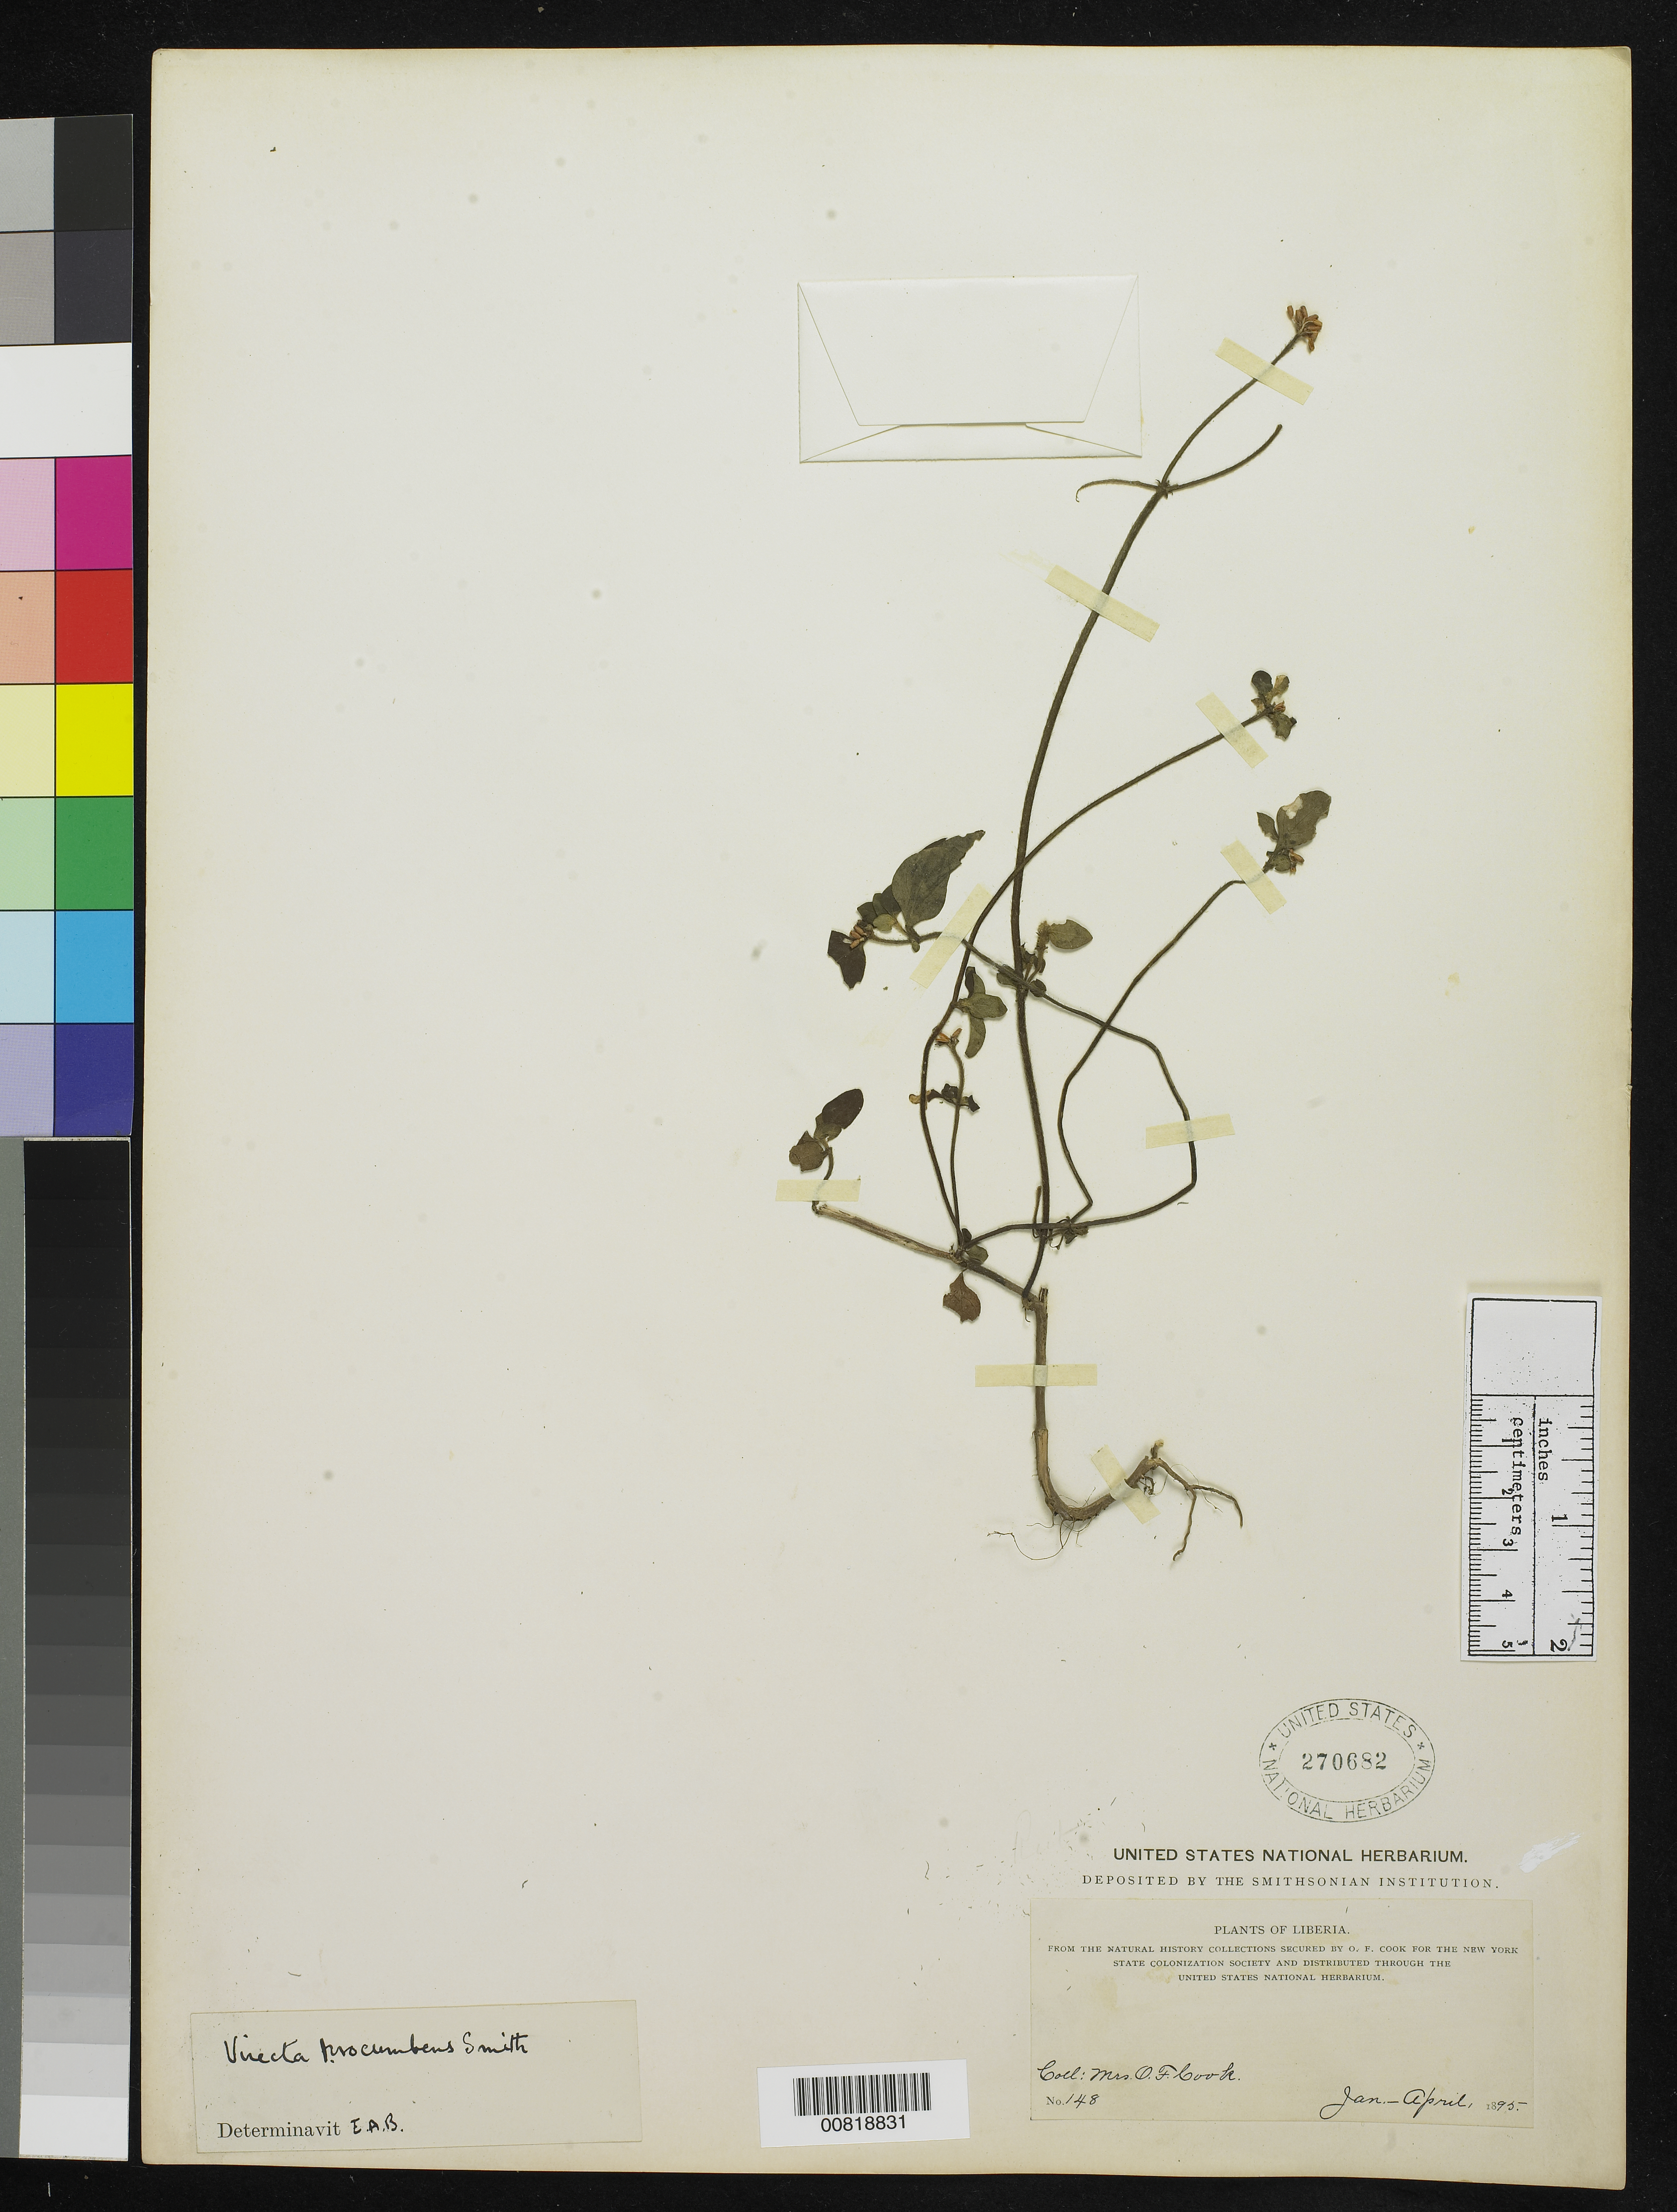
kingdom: Plantae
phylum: Tracheophyta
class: Magnoliopsida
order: Gentianales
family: Rubiaceae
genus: Virectaria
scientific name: Virectaria procumbens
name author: (Sm.) Bremek.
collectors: Alice C. Cook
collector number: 148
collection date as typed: Jan 1895 to -- Apr 1895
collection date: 1895-01/1895-04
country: Liberia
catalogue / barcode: US 270682